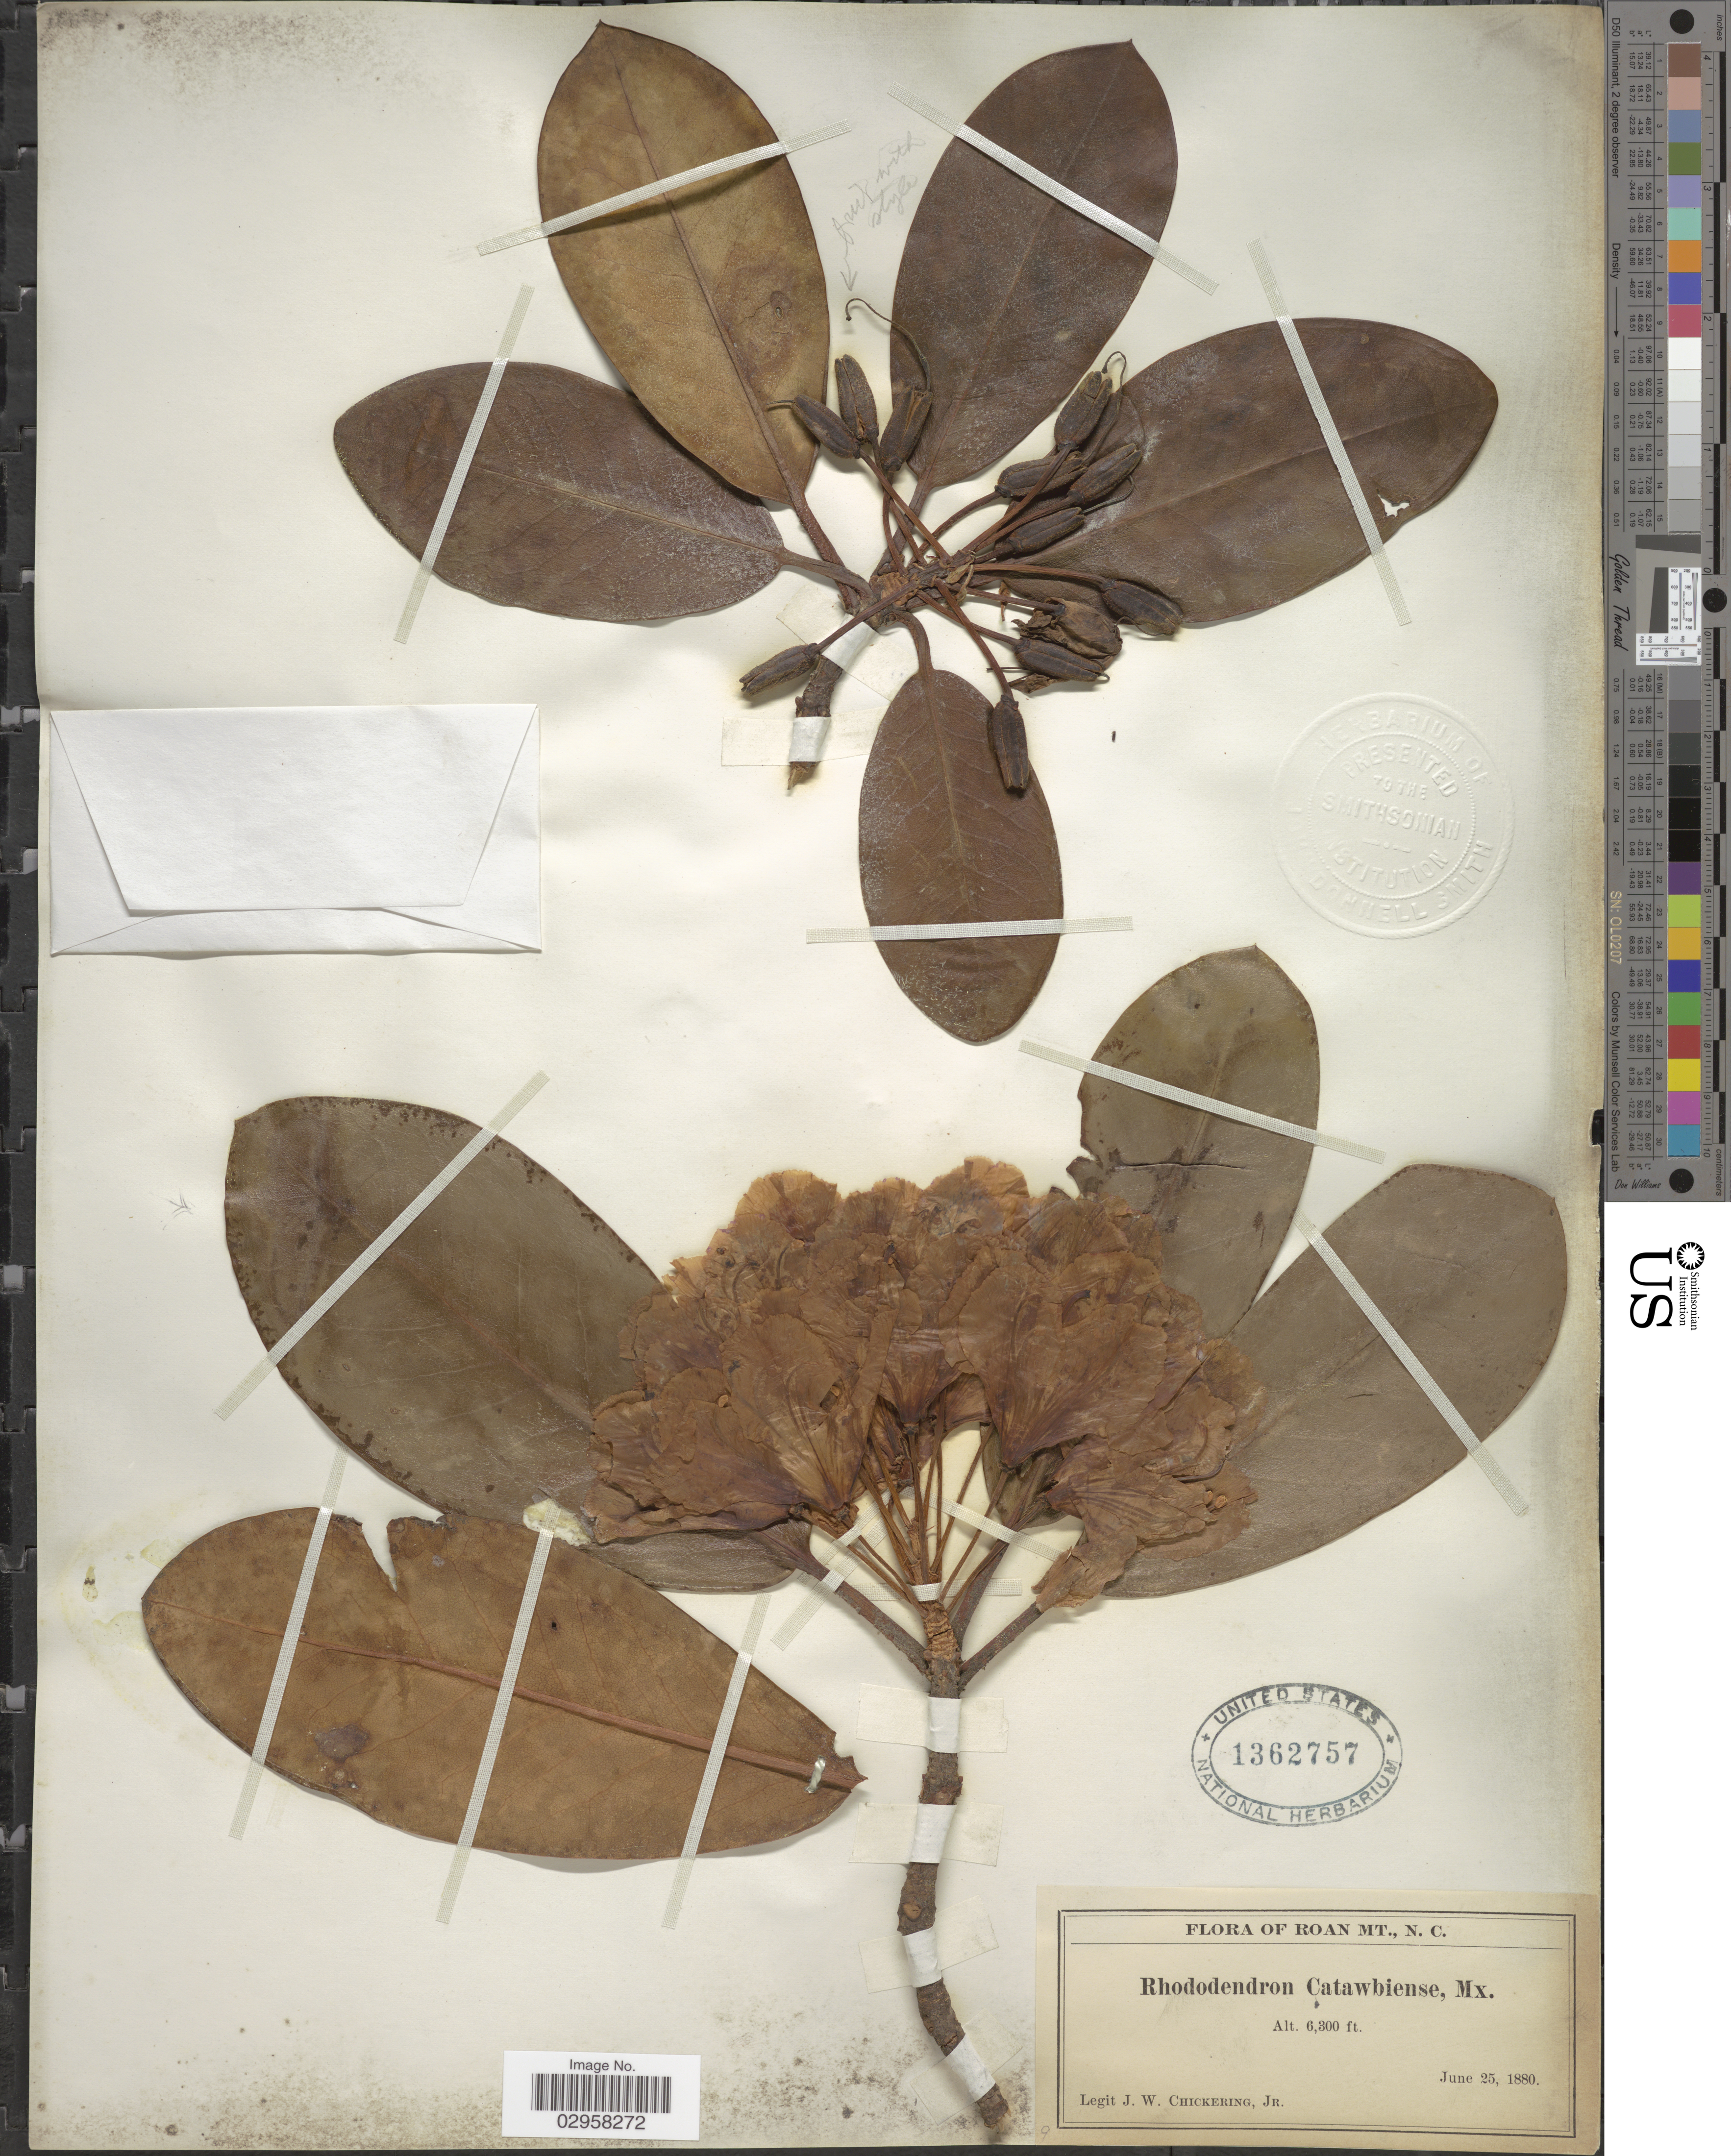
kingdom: Plantae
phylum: Tracheophyta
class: Magnoliopsida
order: Ericales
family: Ericaceae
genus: Rhododendron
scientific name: Rhododendron catawbiense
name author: Michx.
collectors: J. W. Chickering Jr.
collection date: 1880-06-25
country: United States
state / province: North Carolina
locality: Roan Mt., N. C.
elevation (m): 1920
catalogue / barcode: US 1362757